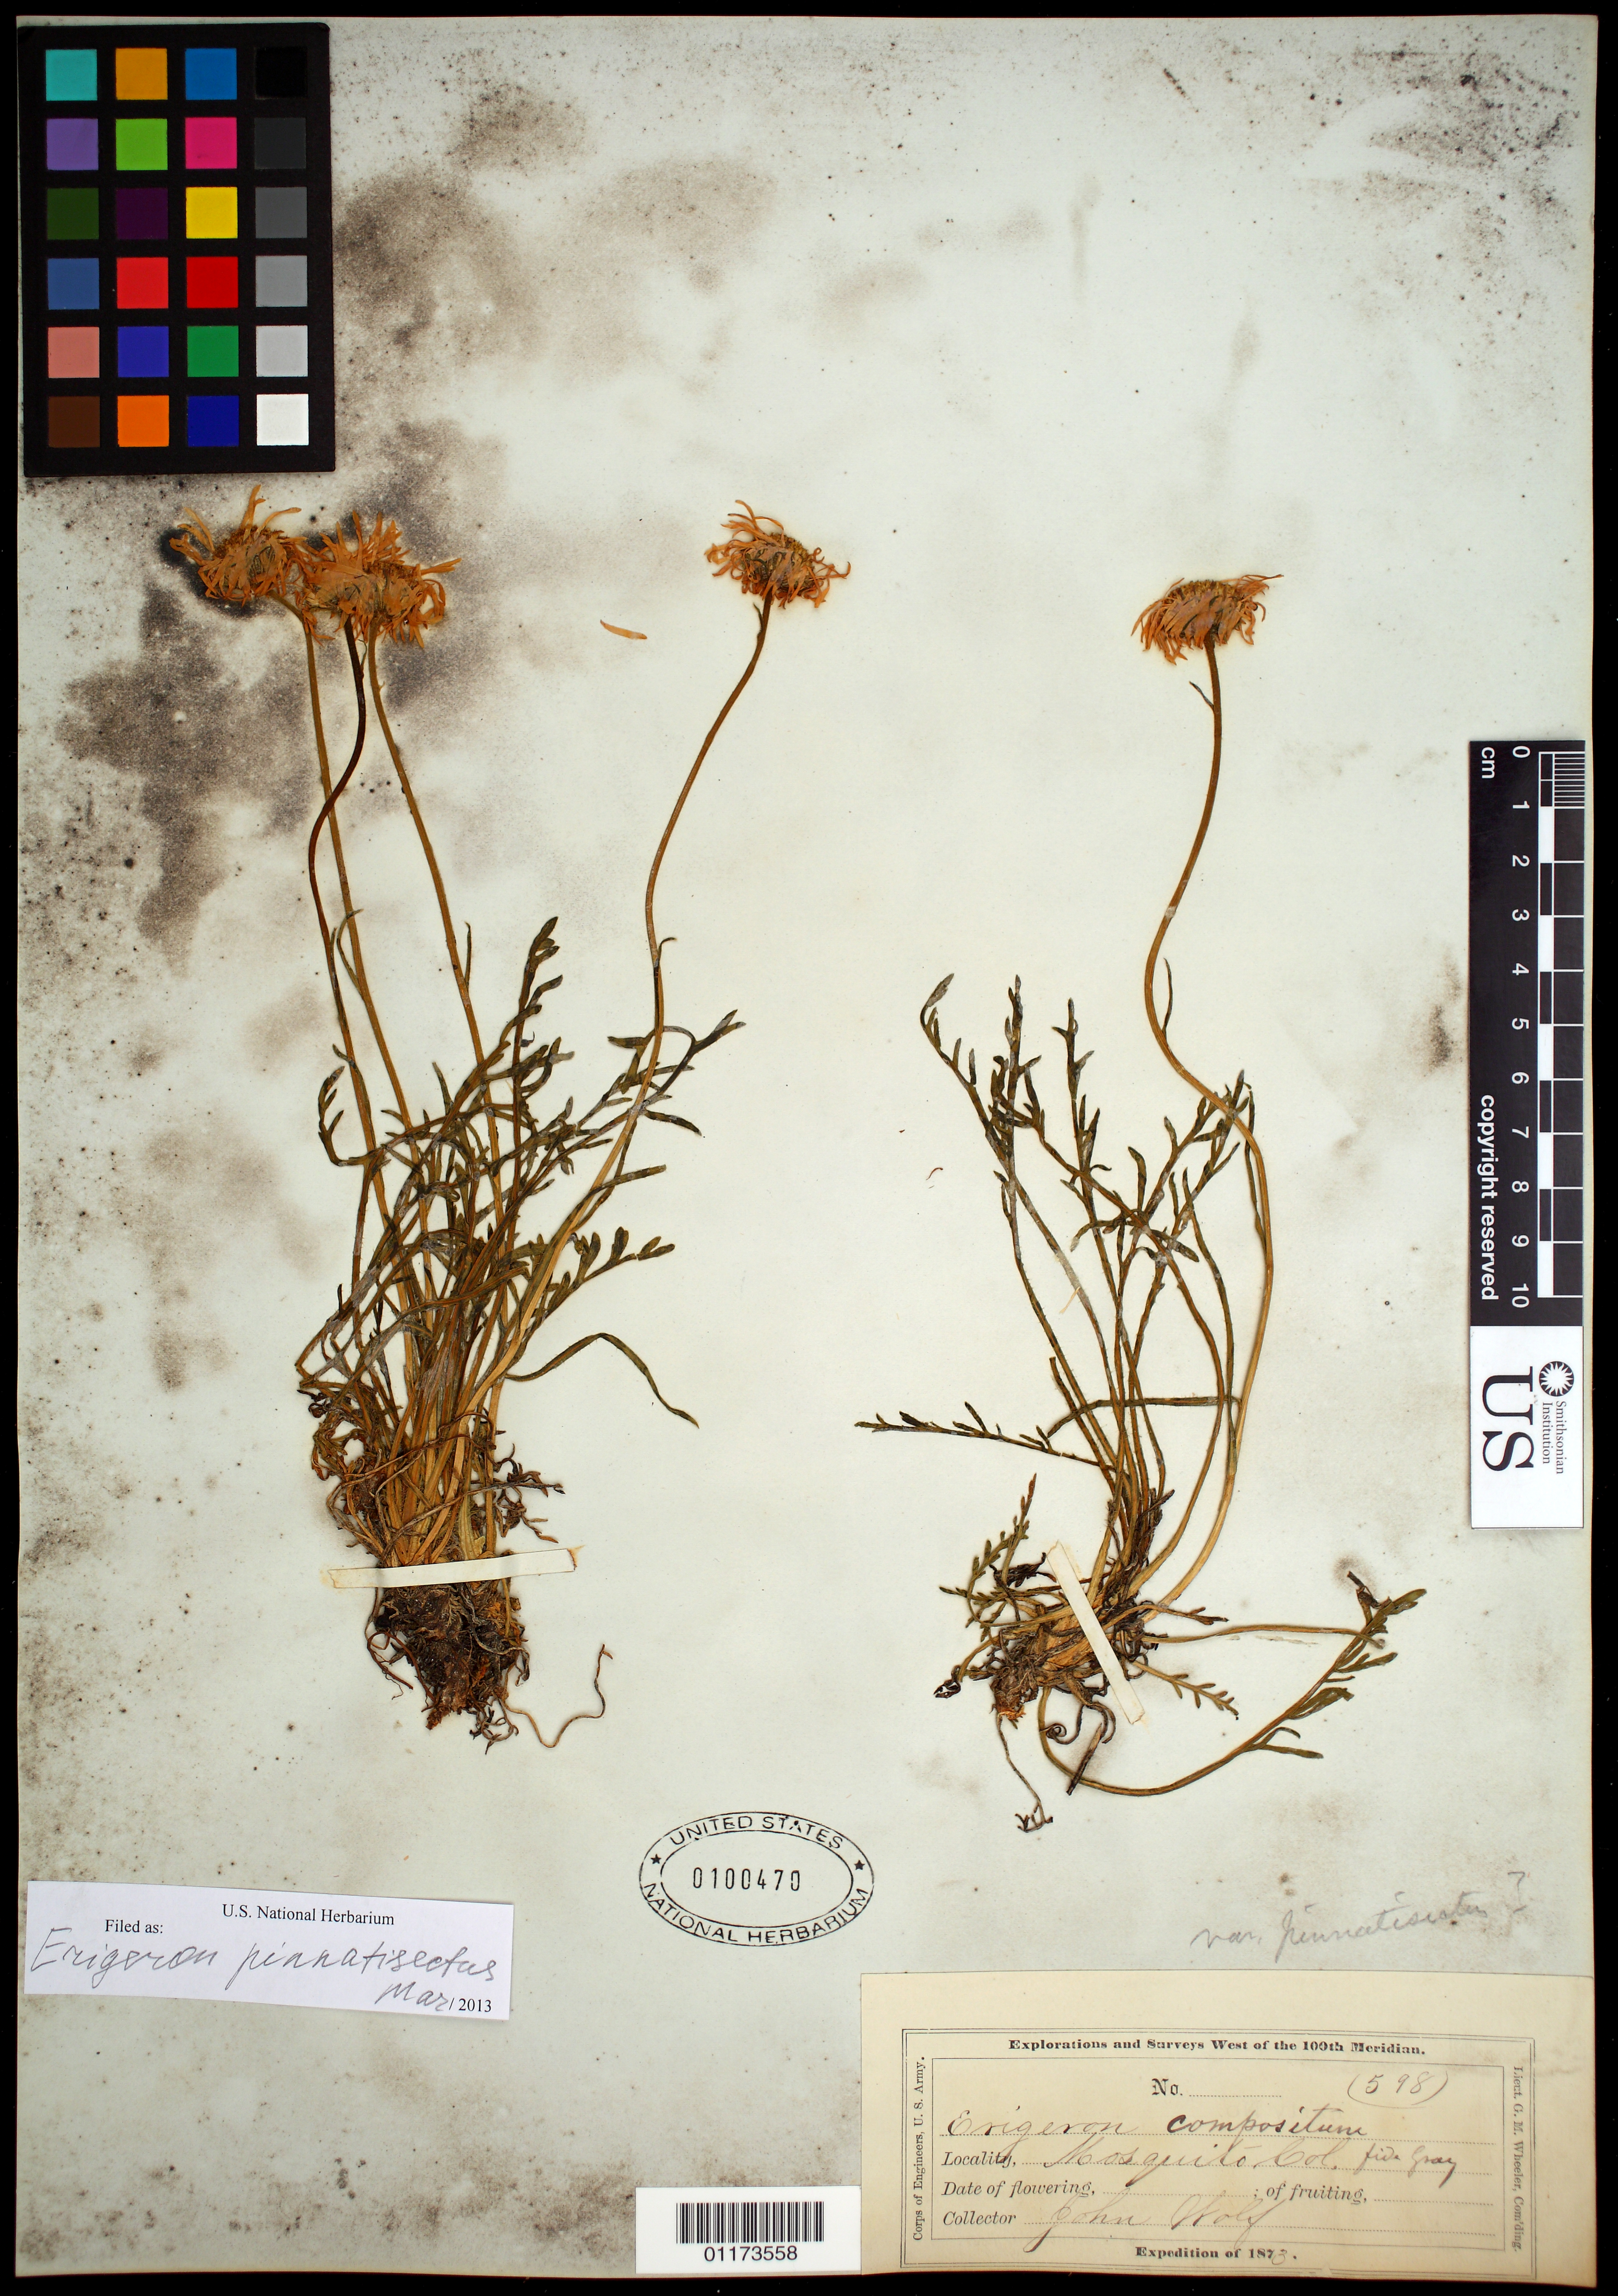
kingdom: Plantae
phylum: Tracheophyta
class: Magnoliopsida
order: Asterales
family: Asteraceae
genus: Erigeron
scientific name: Erigeron pinnatisectus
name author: (A. Gray) A. Nelson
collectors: J. Wolf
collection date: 1873-07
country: United States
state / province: Colorado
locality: South Park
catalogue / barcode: US 100471